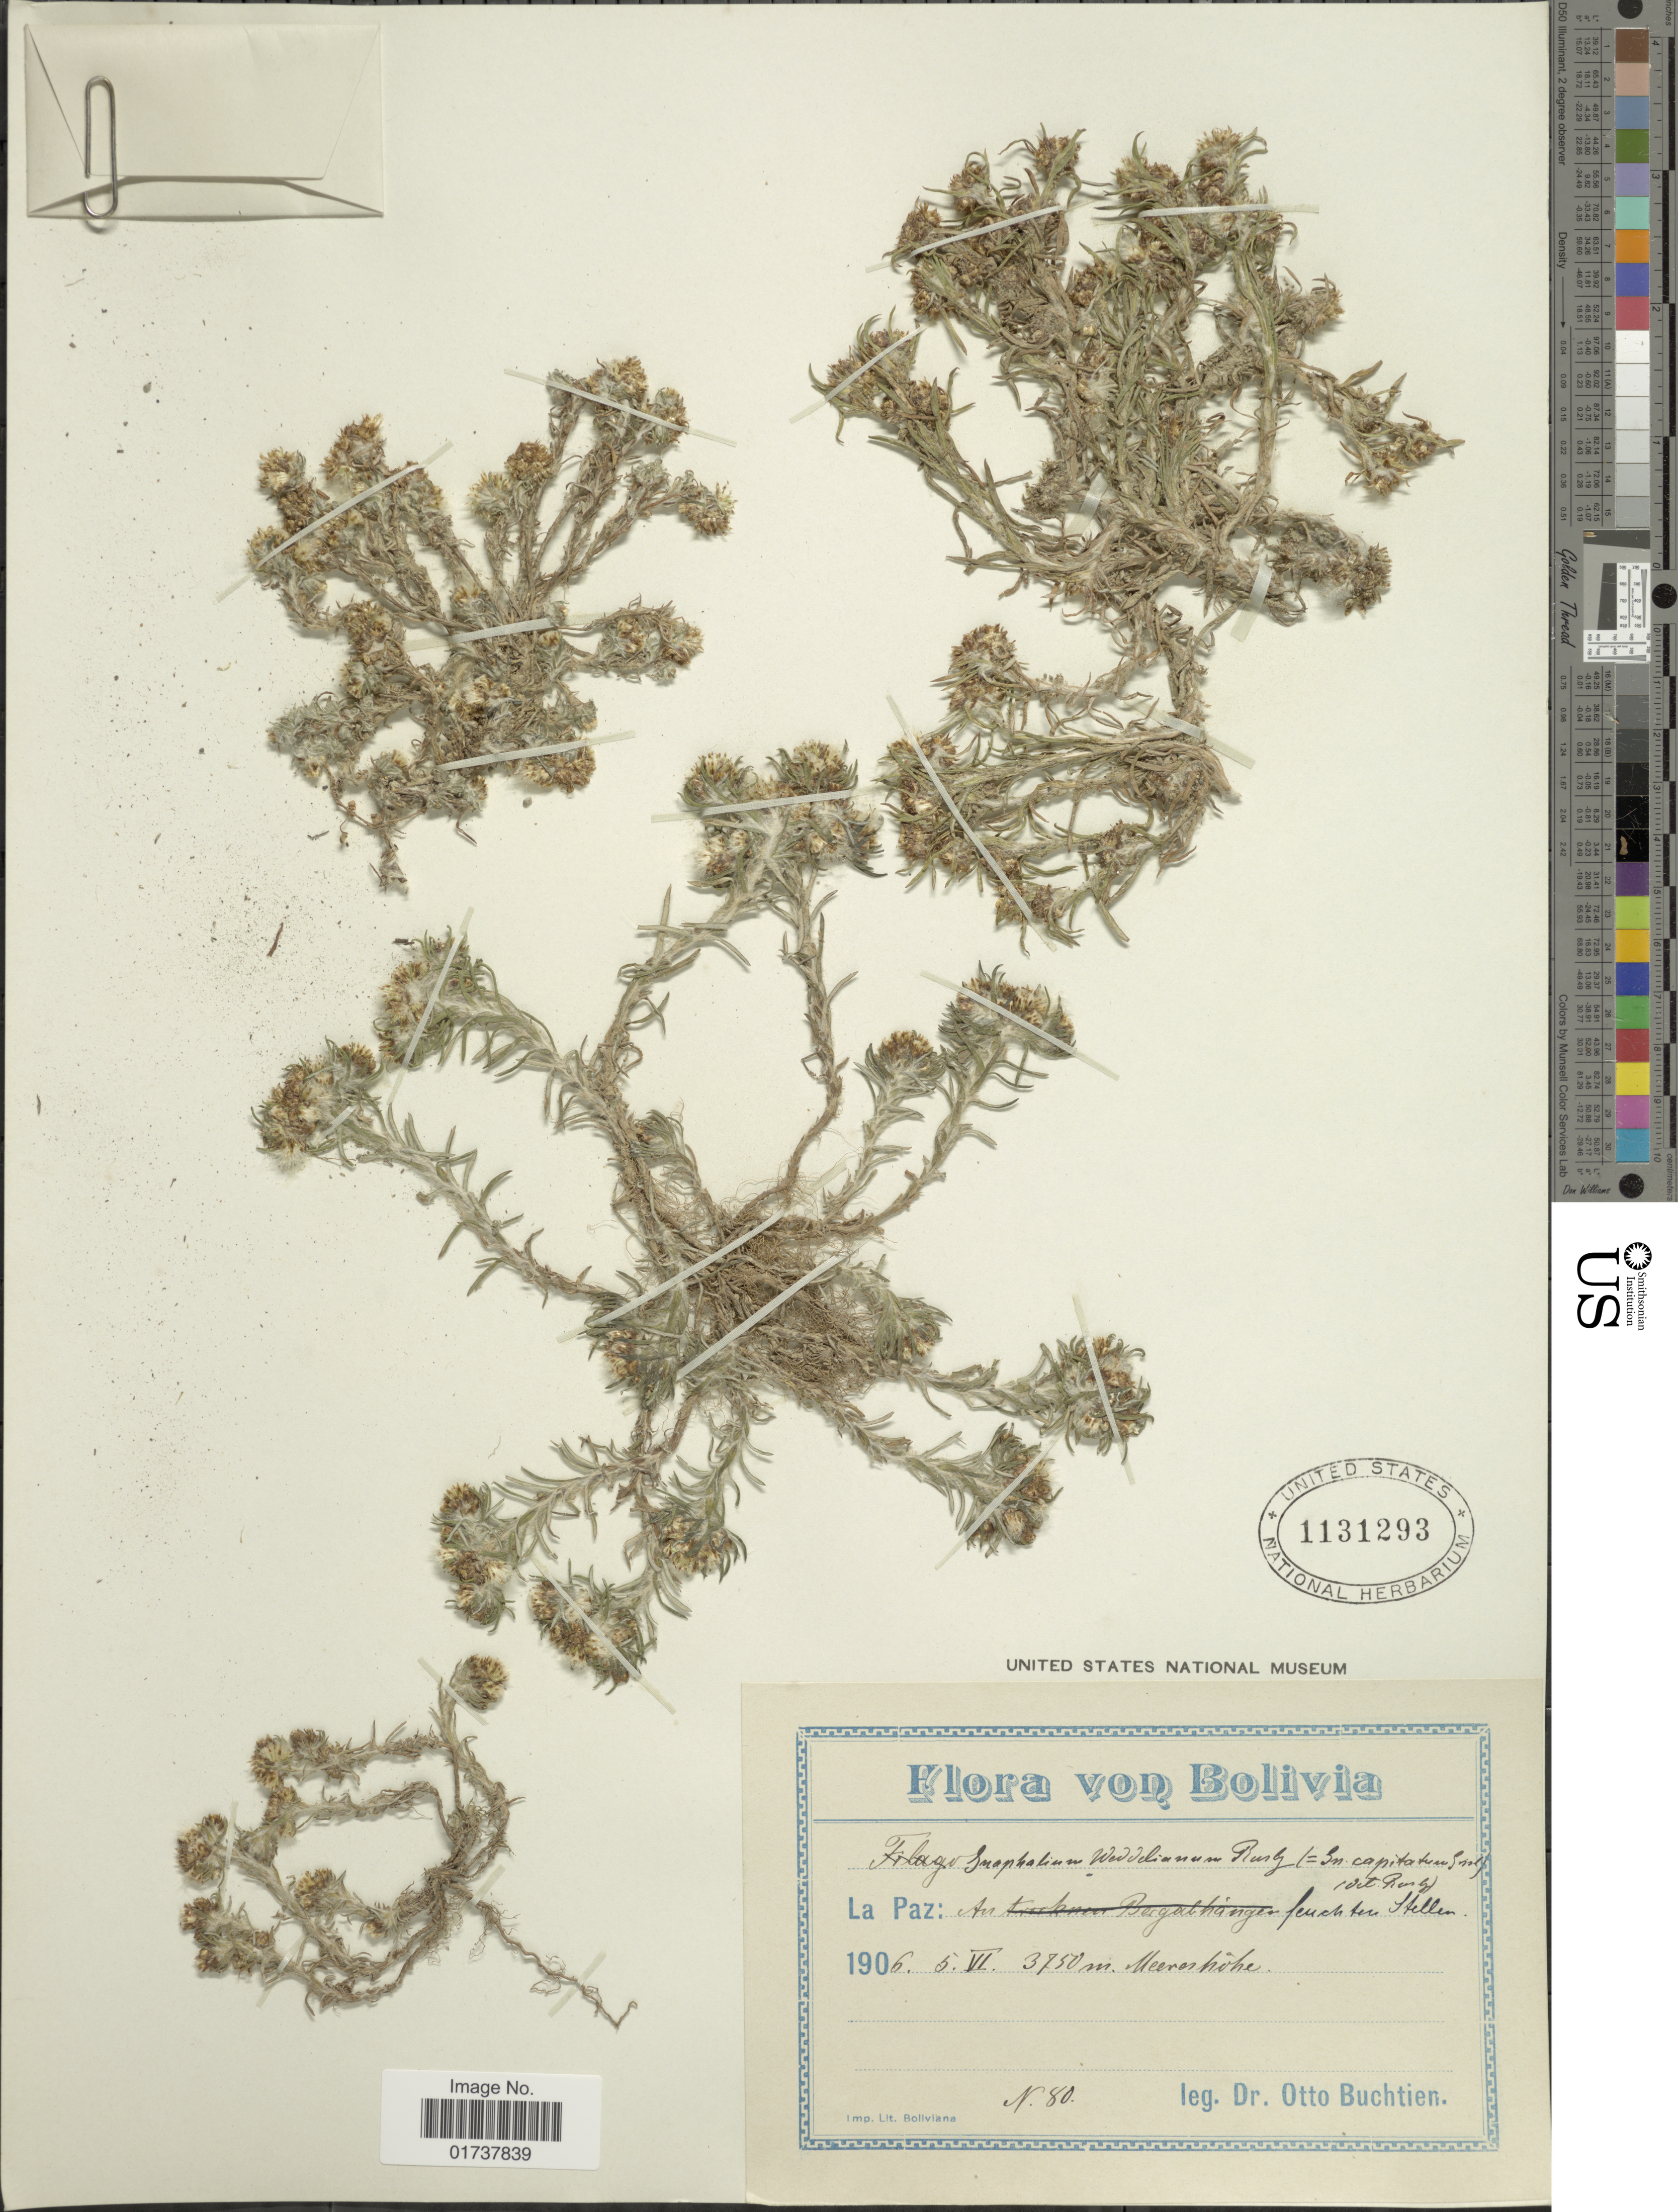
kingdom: Plantae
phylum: Tracheophyta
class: Magnoliopsida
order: Asterales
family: Asteraceae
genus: Stuckertiella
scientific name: Stuckertiella capitata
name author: (Wedd.) P. Beauv.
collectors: O. Buchtien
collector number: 80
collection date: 1906-06-05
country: Bolivia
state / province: La Paz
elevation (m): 3750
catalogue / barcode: US 1131293